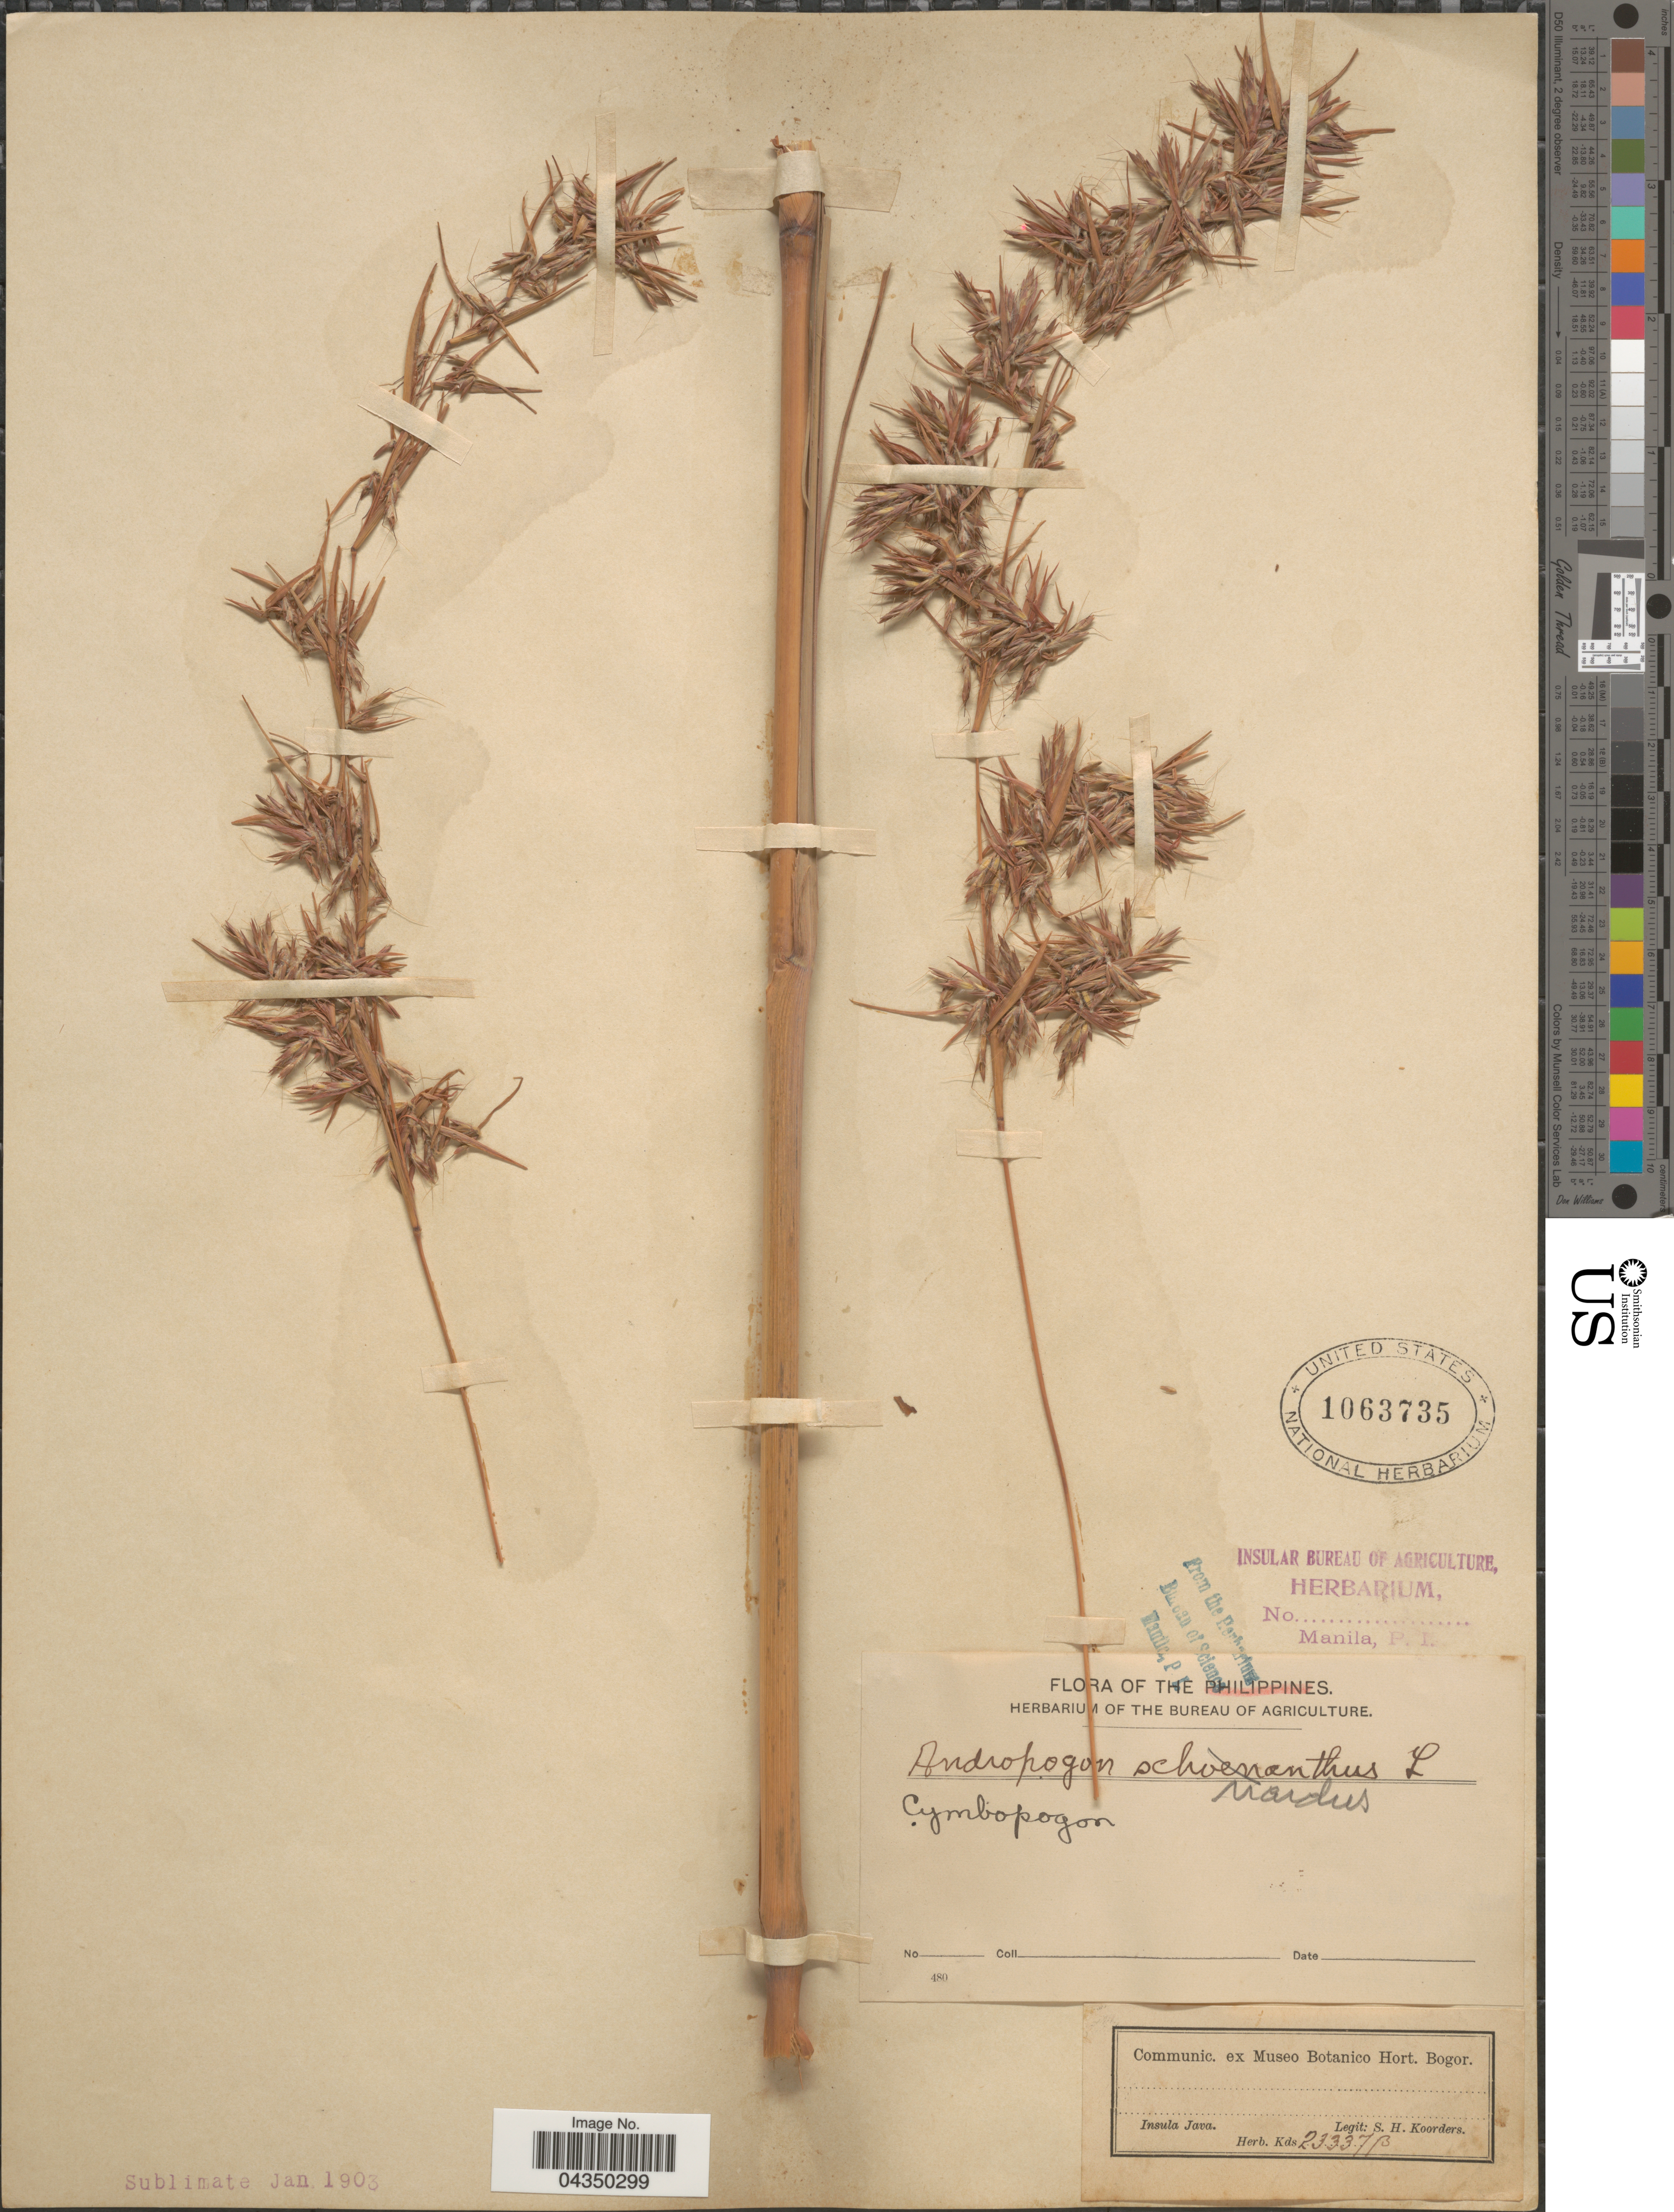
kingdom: Plantae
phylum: Tracheophyta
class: Liliopsida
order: Poales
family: Poaceae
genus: Cymbopogon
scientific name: Cymbopogon nardus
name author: (L.) Rendle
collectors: S. H. Koorders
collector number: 23337B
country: Indonesia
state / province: Java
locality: Insula Java.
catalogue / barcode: US 1063735